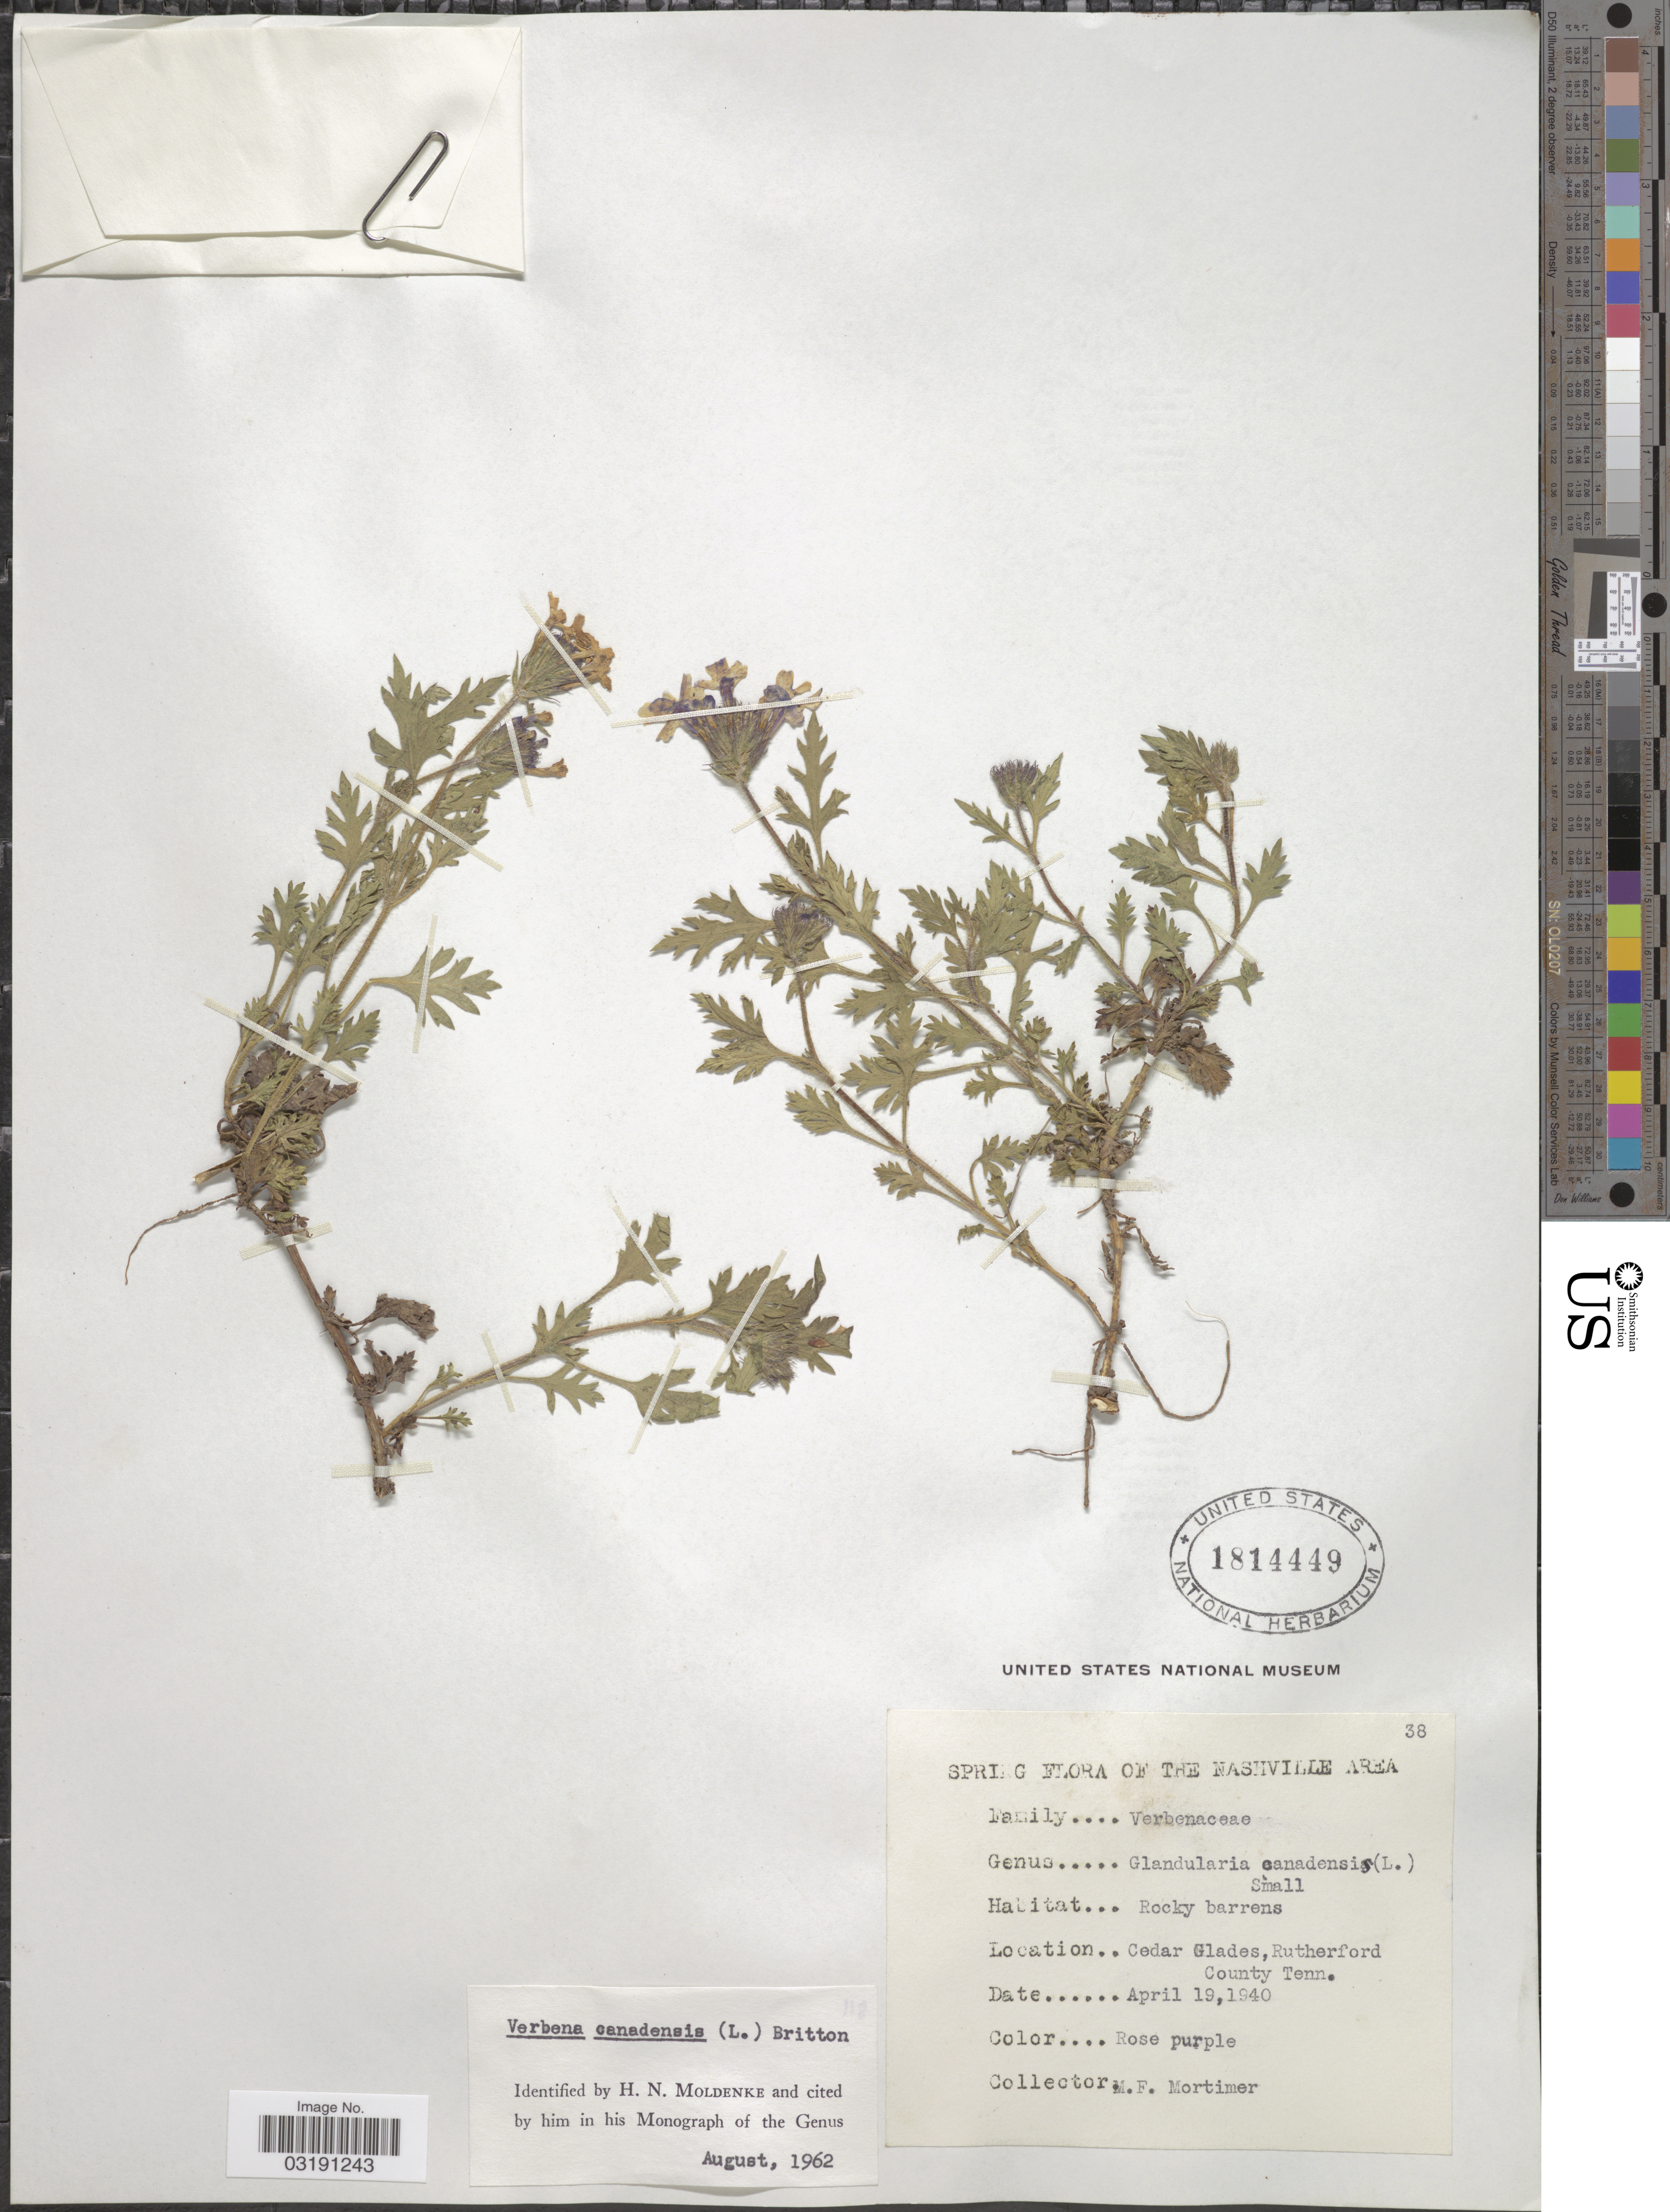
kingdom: Plantae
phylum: Tracheophyta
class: Magnoliopsida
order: Lamiales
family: Verbenaceae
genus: Verbena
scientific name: Verbena canadensis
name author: (L.) Britton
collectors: M. Mortimer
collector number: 38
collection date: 1940-04-19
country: United States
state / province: Tennessee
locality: The Nashville Area. Cedar Glades, Rutherford County.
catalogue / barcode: US 1814449